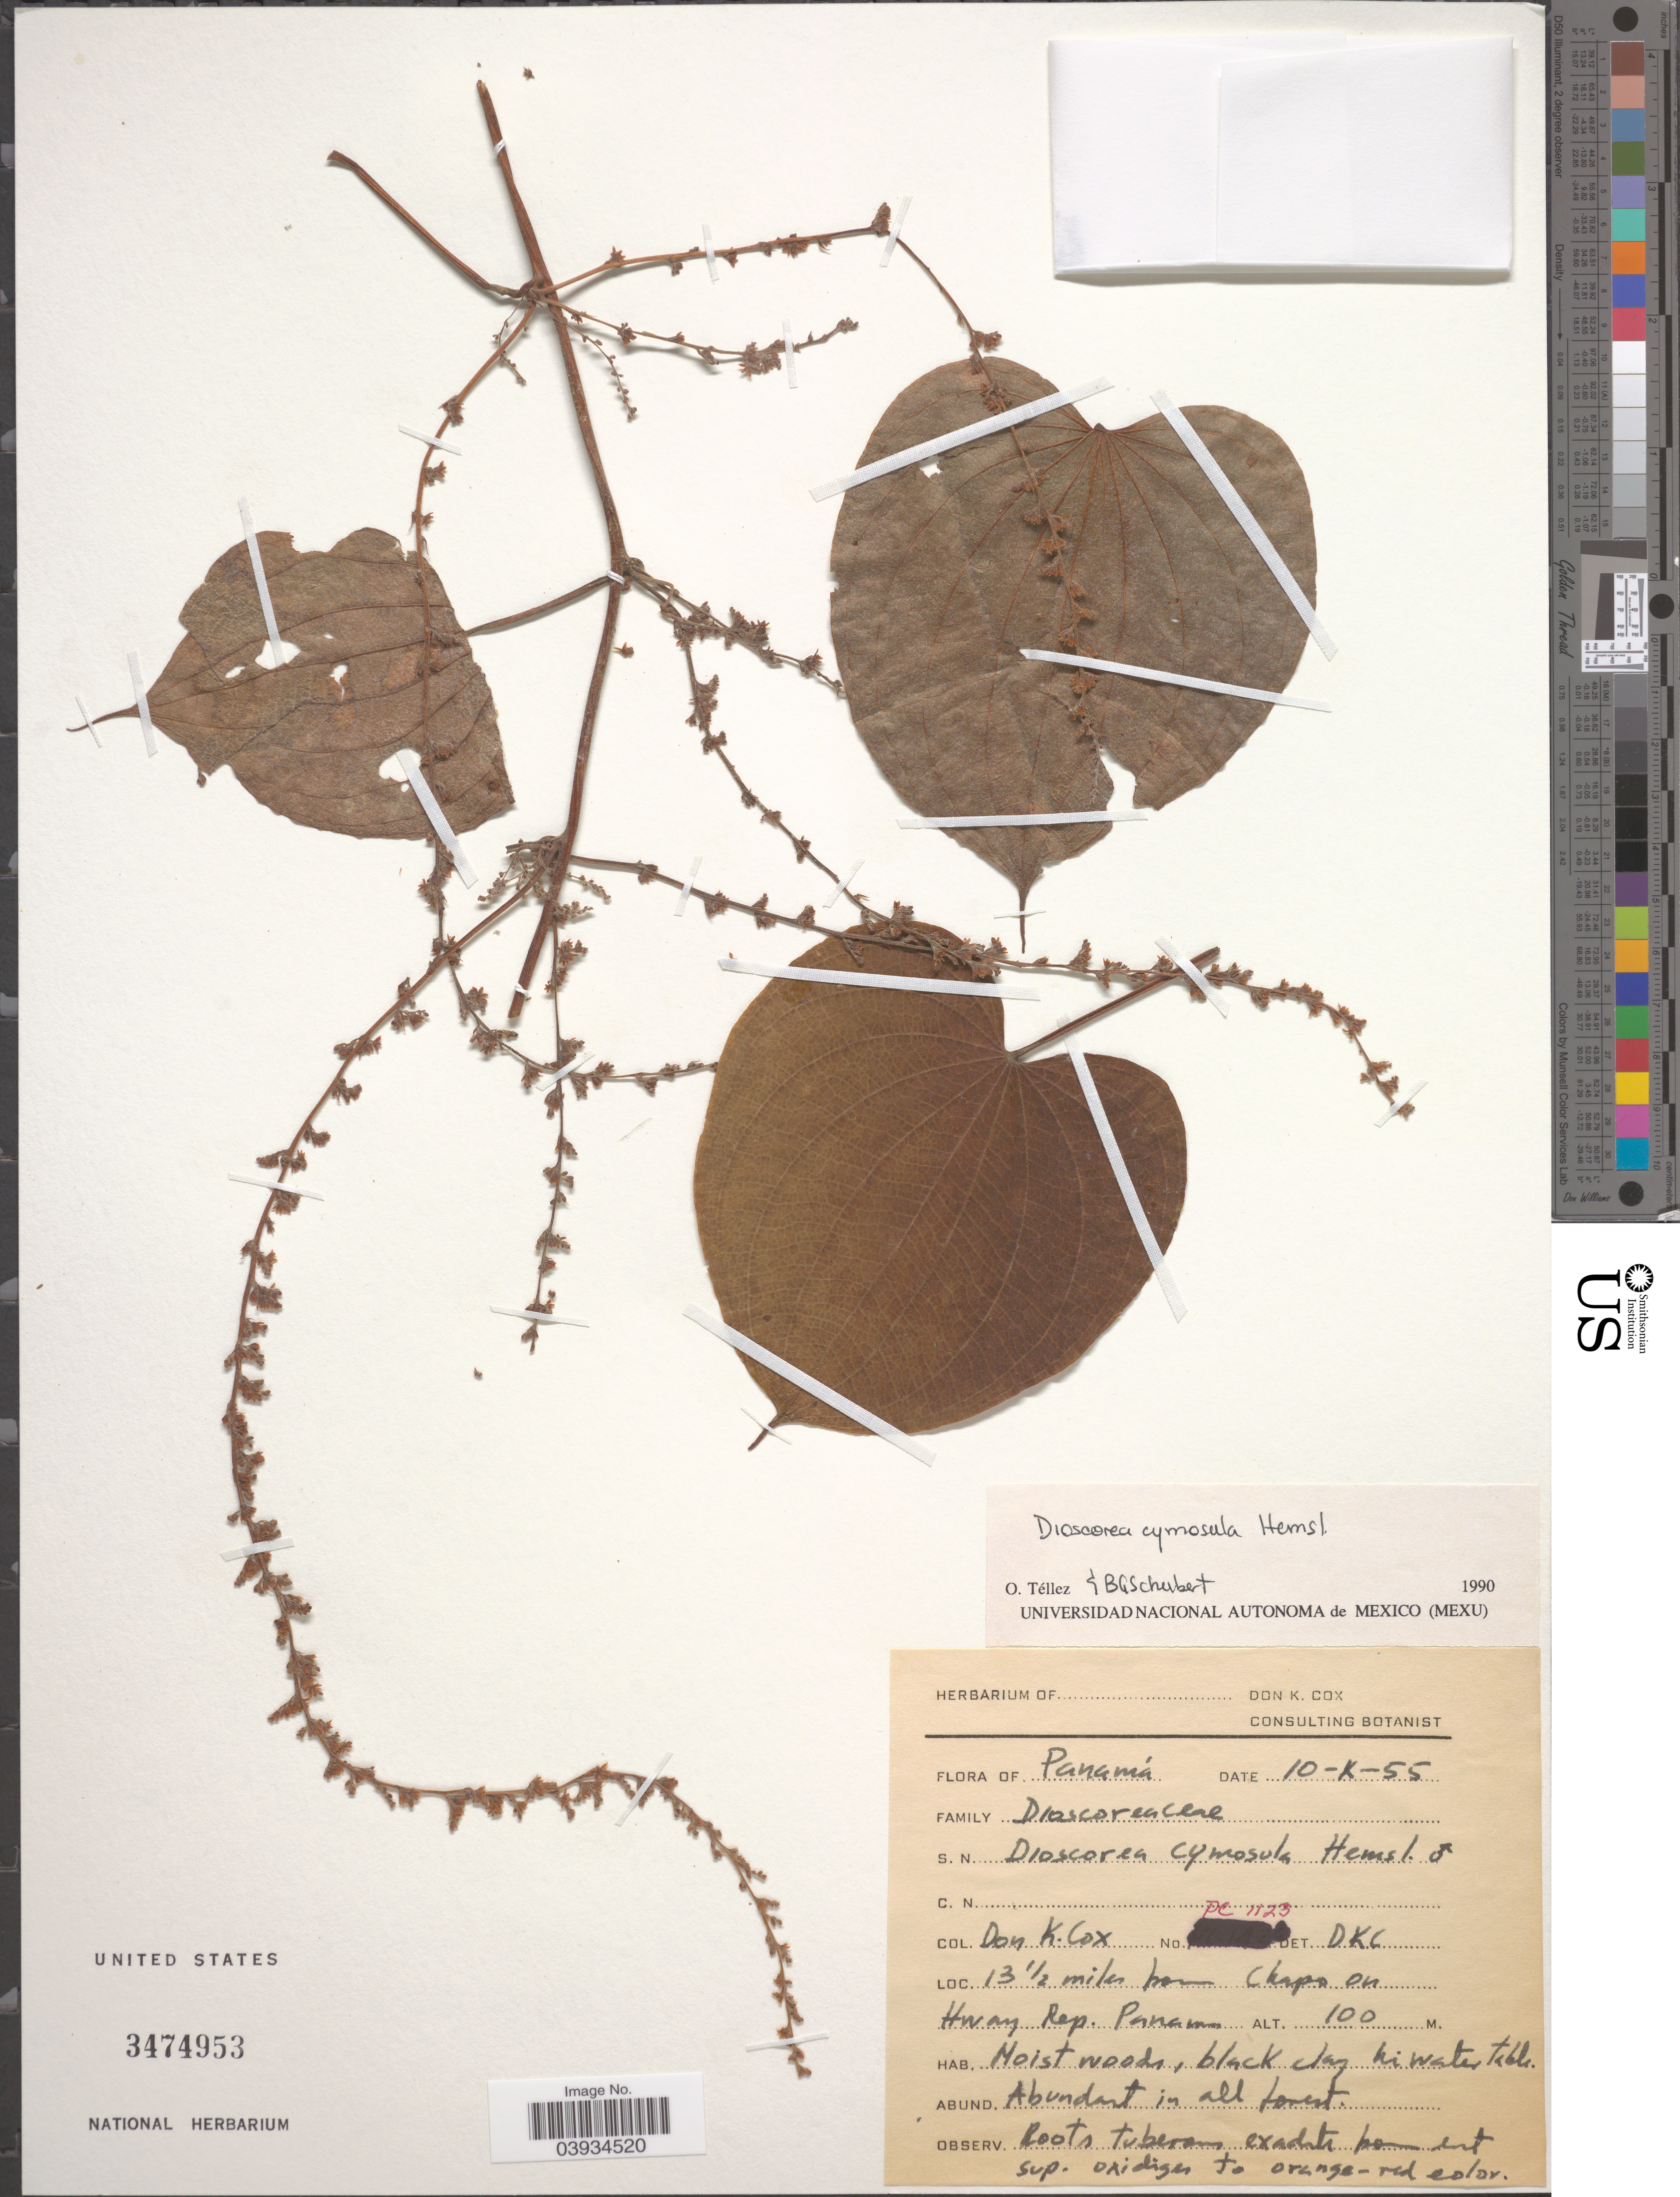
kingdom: Plantae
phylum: Tracheophyta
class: Liliopsida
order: Dioscoreales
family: Dioscoreaceae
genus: Dioscorea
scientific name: Dioscorea cymosula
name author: Hemsl.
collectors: D. Cox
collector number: DC1123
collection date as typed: Transcribed d/m/y: 10/10/55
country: Panama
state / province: Panamá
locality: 13½ miles below Chapo on Hwy Rep. Panama.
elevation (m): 100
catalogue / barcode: US 3474953